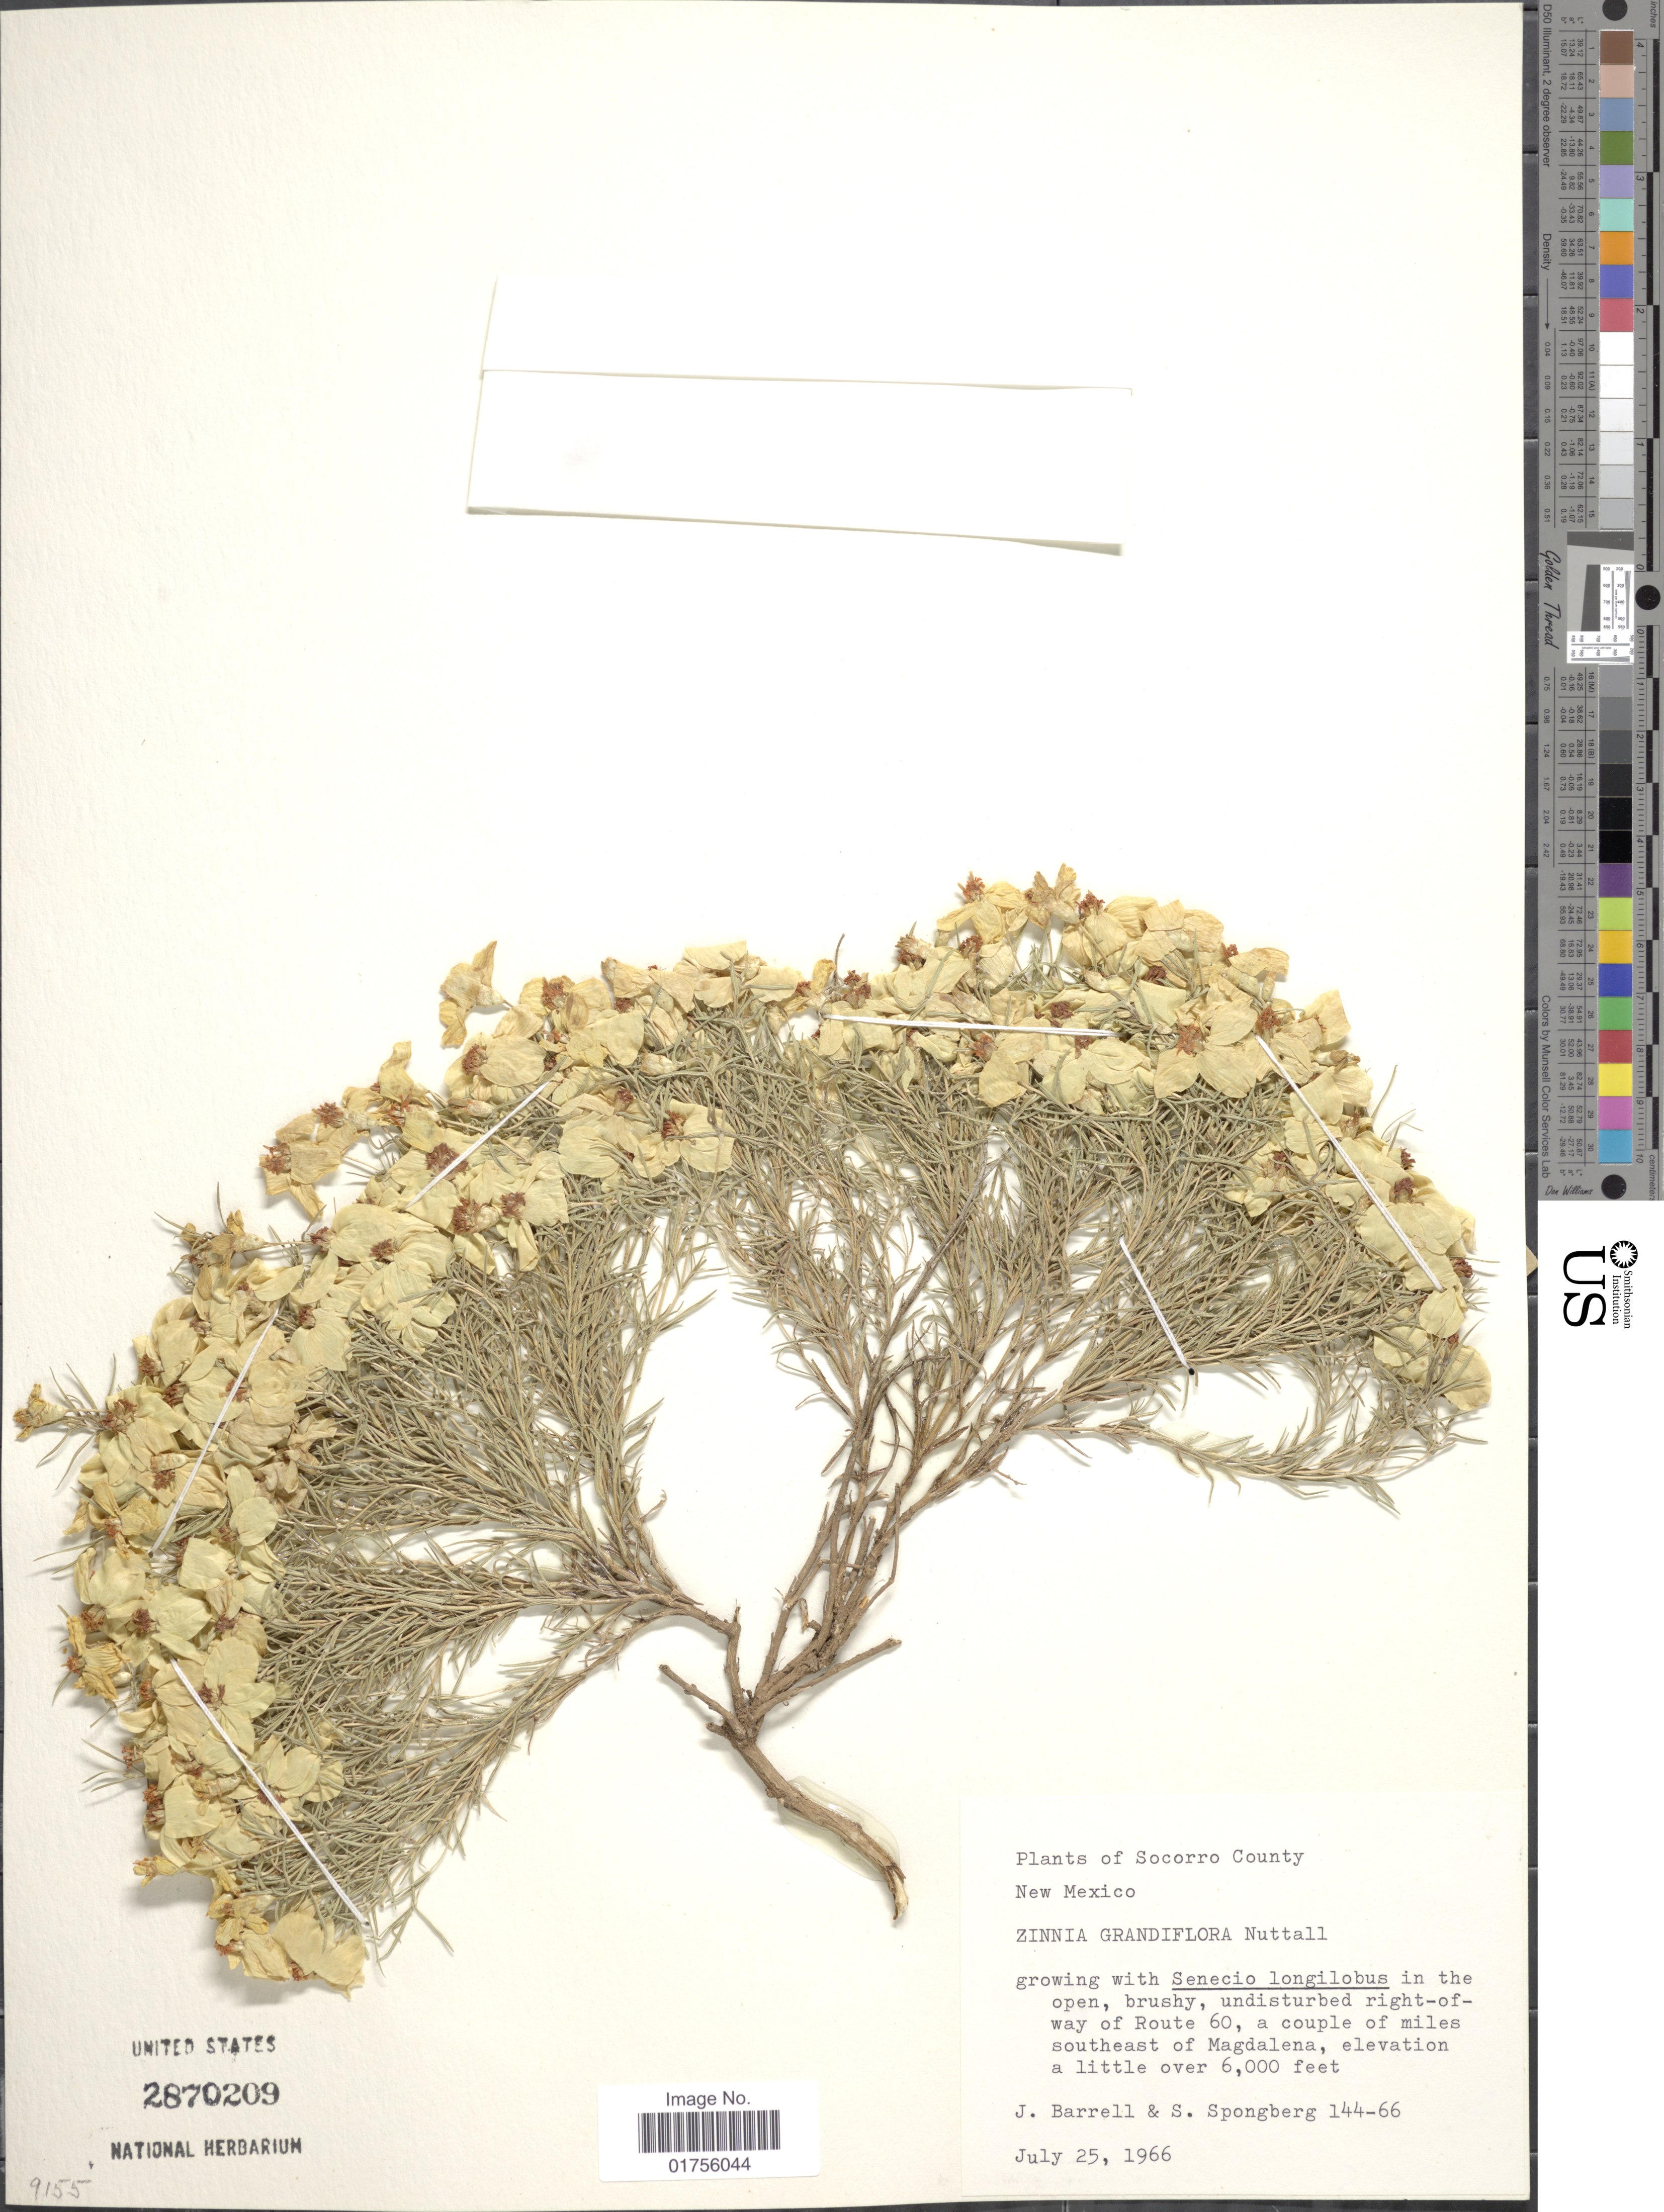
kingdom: Plantae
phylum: Tracheophyta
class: Magnoliopsida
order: Asterales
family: Asteraceae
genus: Zinnia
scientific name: Zinnia grandiflora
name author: Nutt.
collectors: J. Barrell & S. A.Spongberg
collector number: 144-66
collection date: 1966-07-25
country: United States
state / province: New Mexico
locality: Socorro County, undisturbed right-of way of Route 60, a couple of miles southeast of Magdalena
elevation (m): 1829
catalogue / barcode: US 2870209